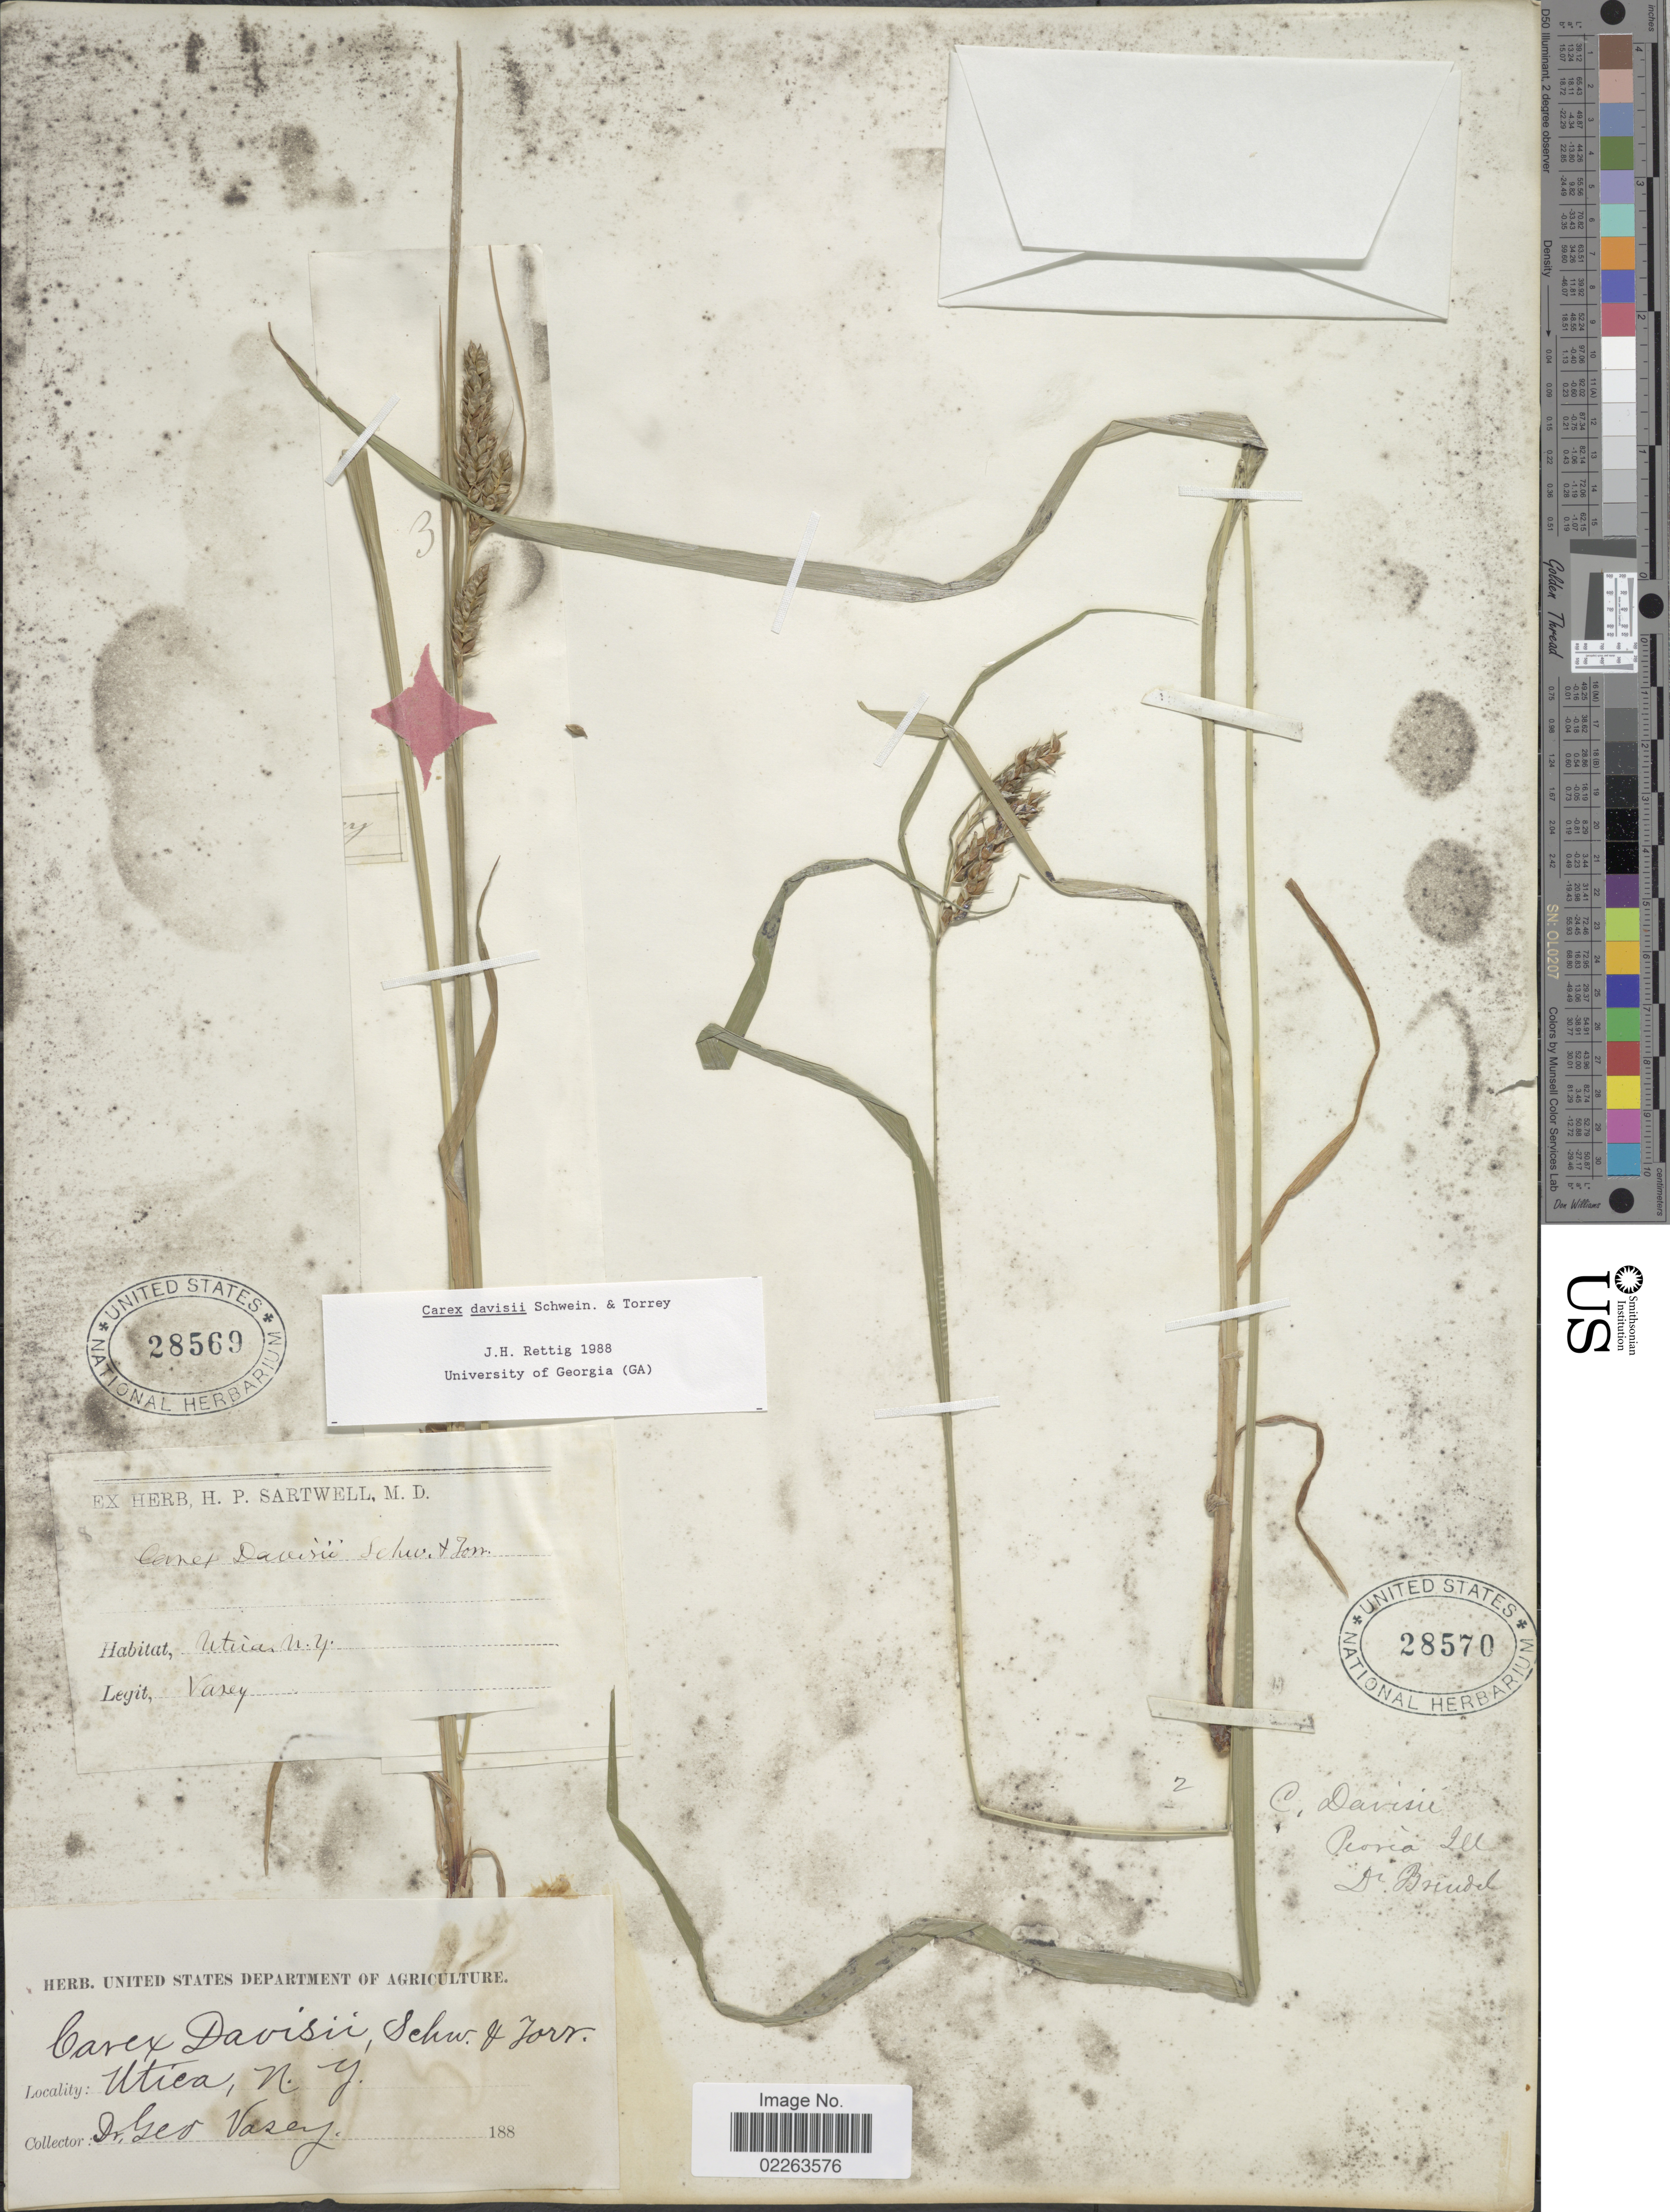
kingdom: Plantae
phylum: Tracheophyta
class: Liliopsida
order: Poales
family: Cyperaceae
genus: Carex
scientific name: Carex davisii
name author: Schwein. & Torr.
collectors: G. Vasey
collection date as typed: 188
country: United States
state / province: New York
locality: Utica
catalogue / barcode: US 28569